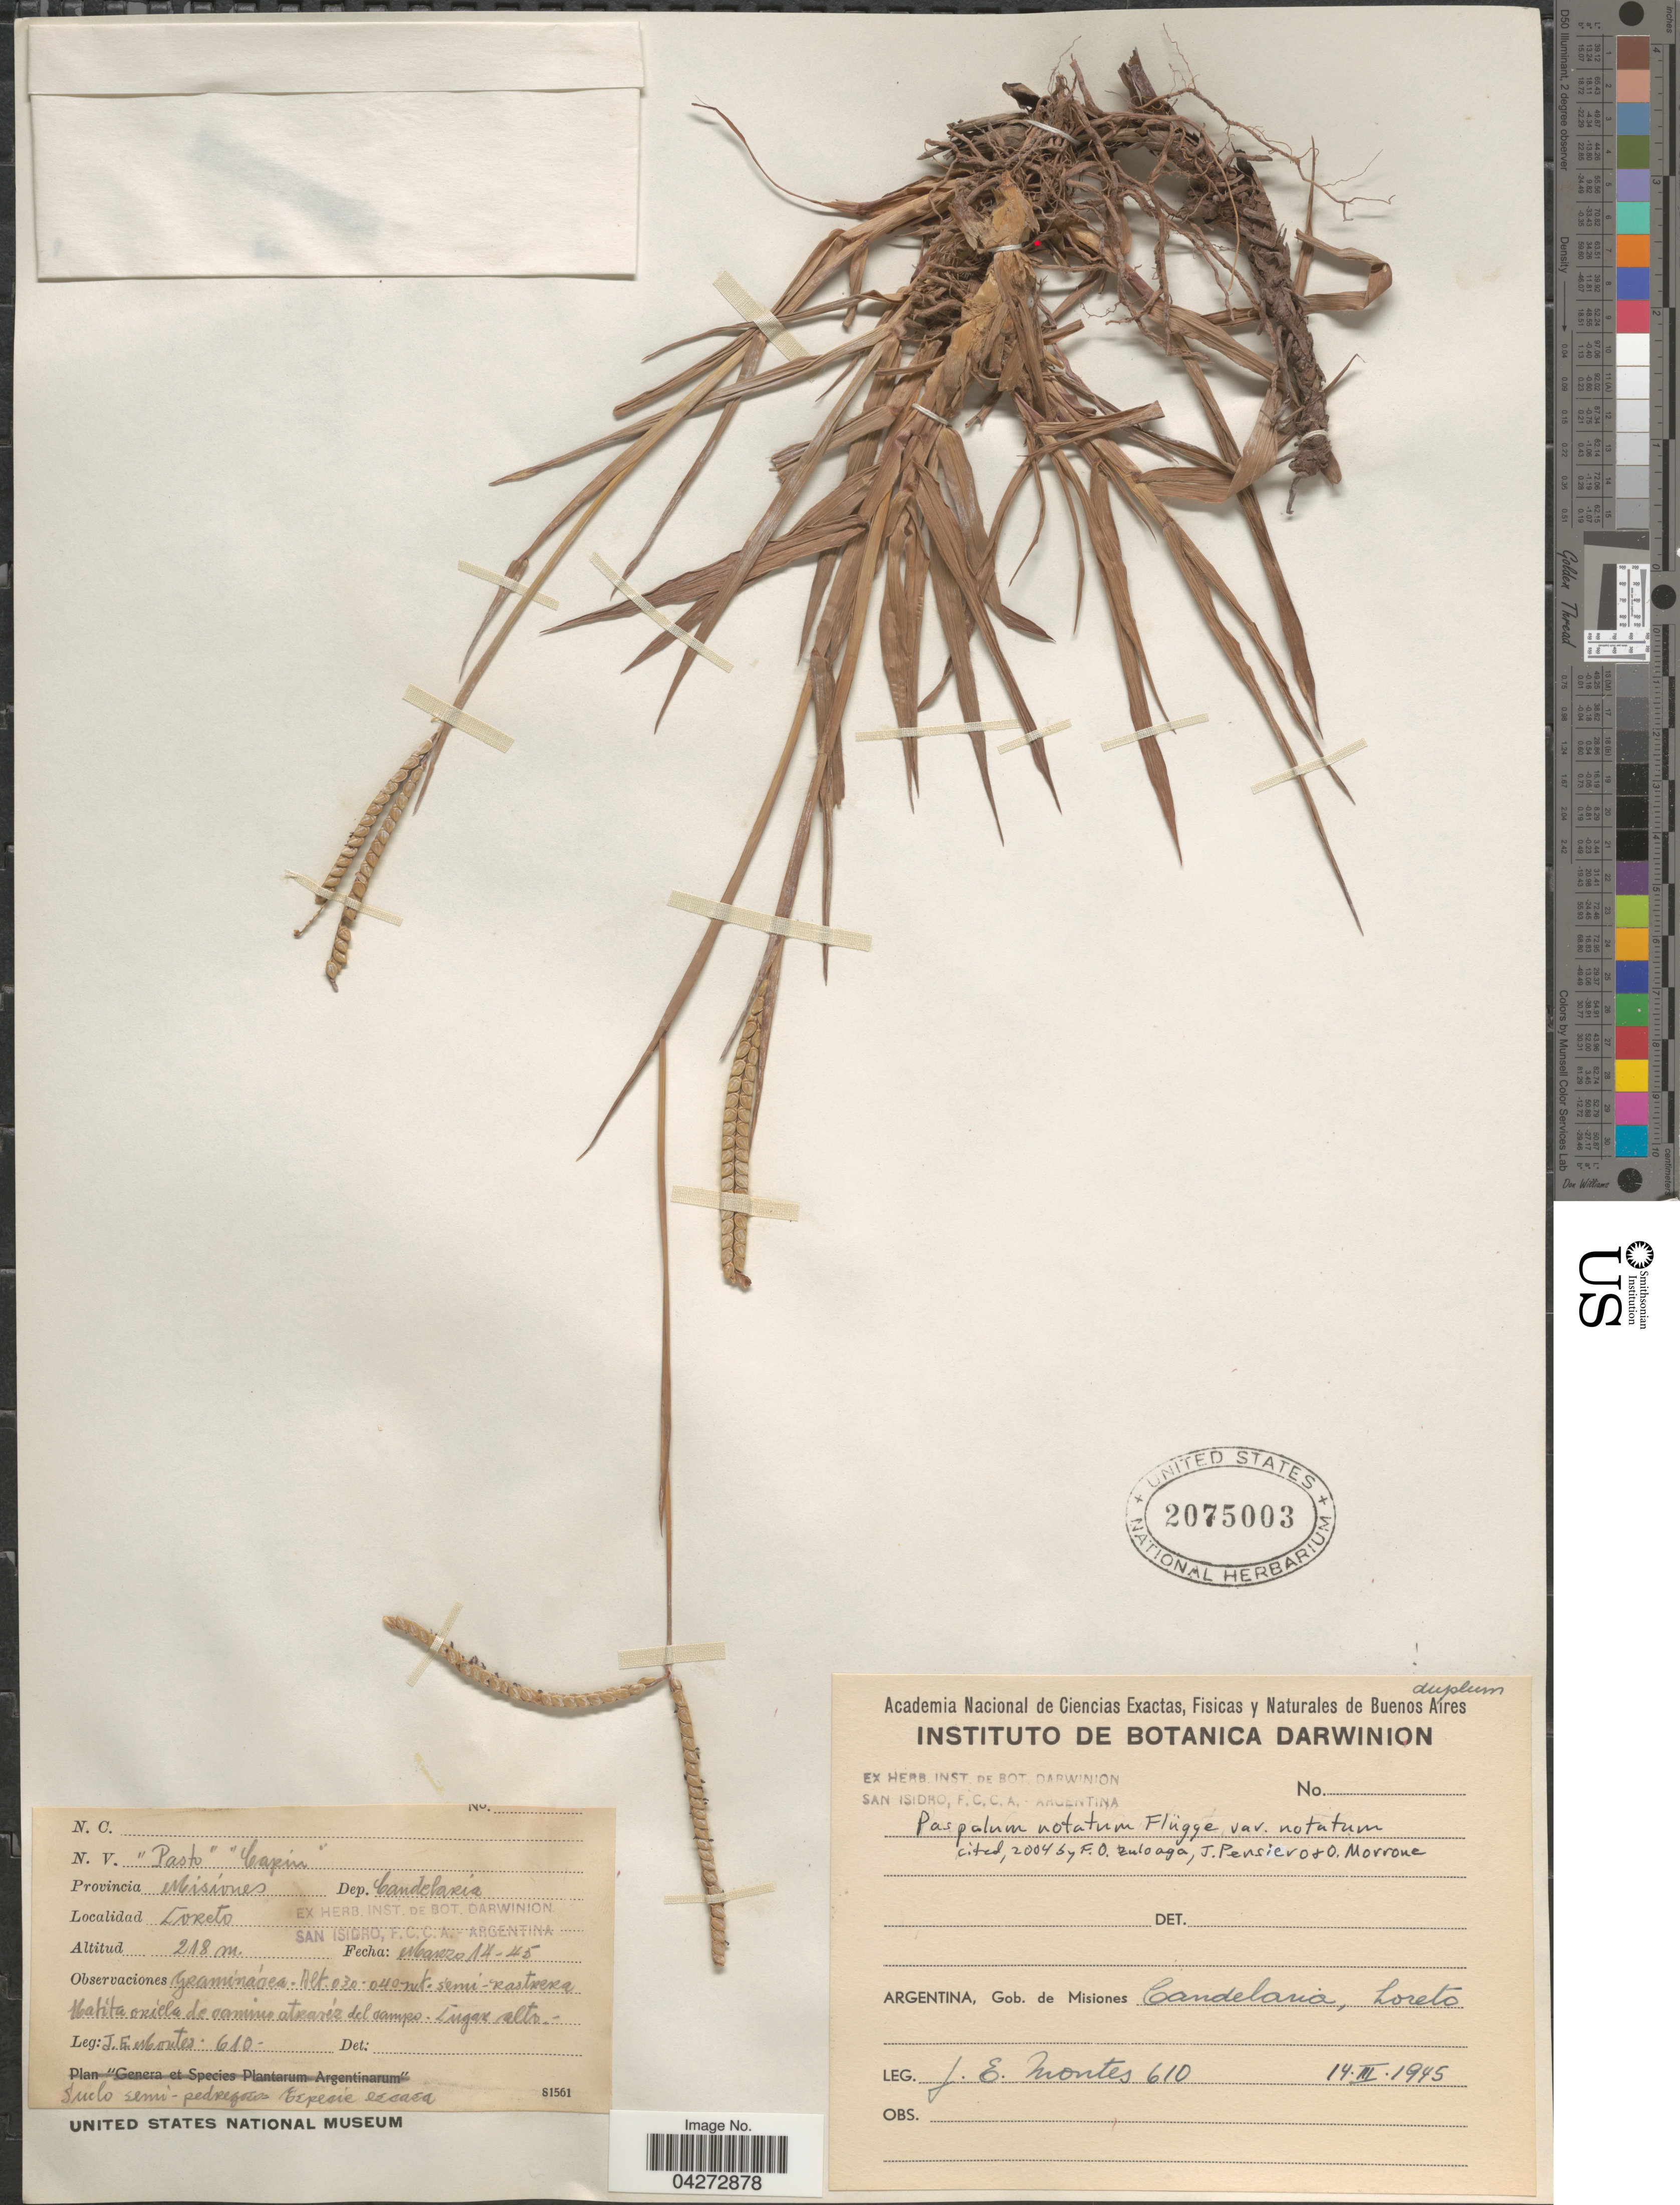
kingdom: Plantae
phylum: Tracheophyta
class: Liliopsida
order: Poales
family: Poaceae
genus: Paspalum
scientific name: Paspalum notatum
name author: Flüggé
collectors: J. E. Montes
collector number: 610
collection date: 1945-03-14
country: Argentina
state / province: Misiones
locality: Gob. de Misiones: Candelaria, Loreto.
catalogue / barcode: US 2075003